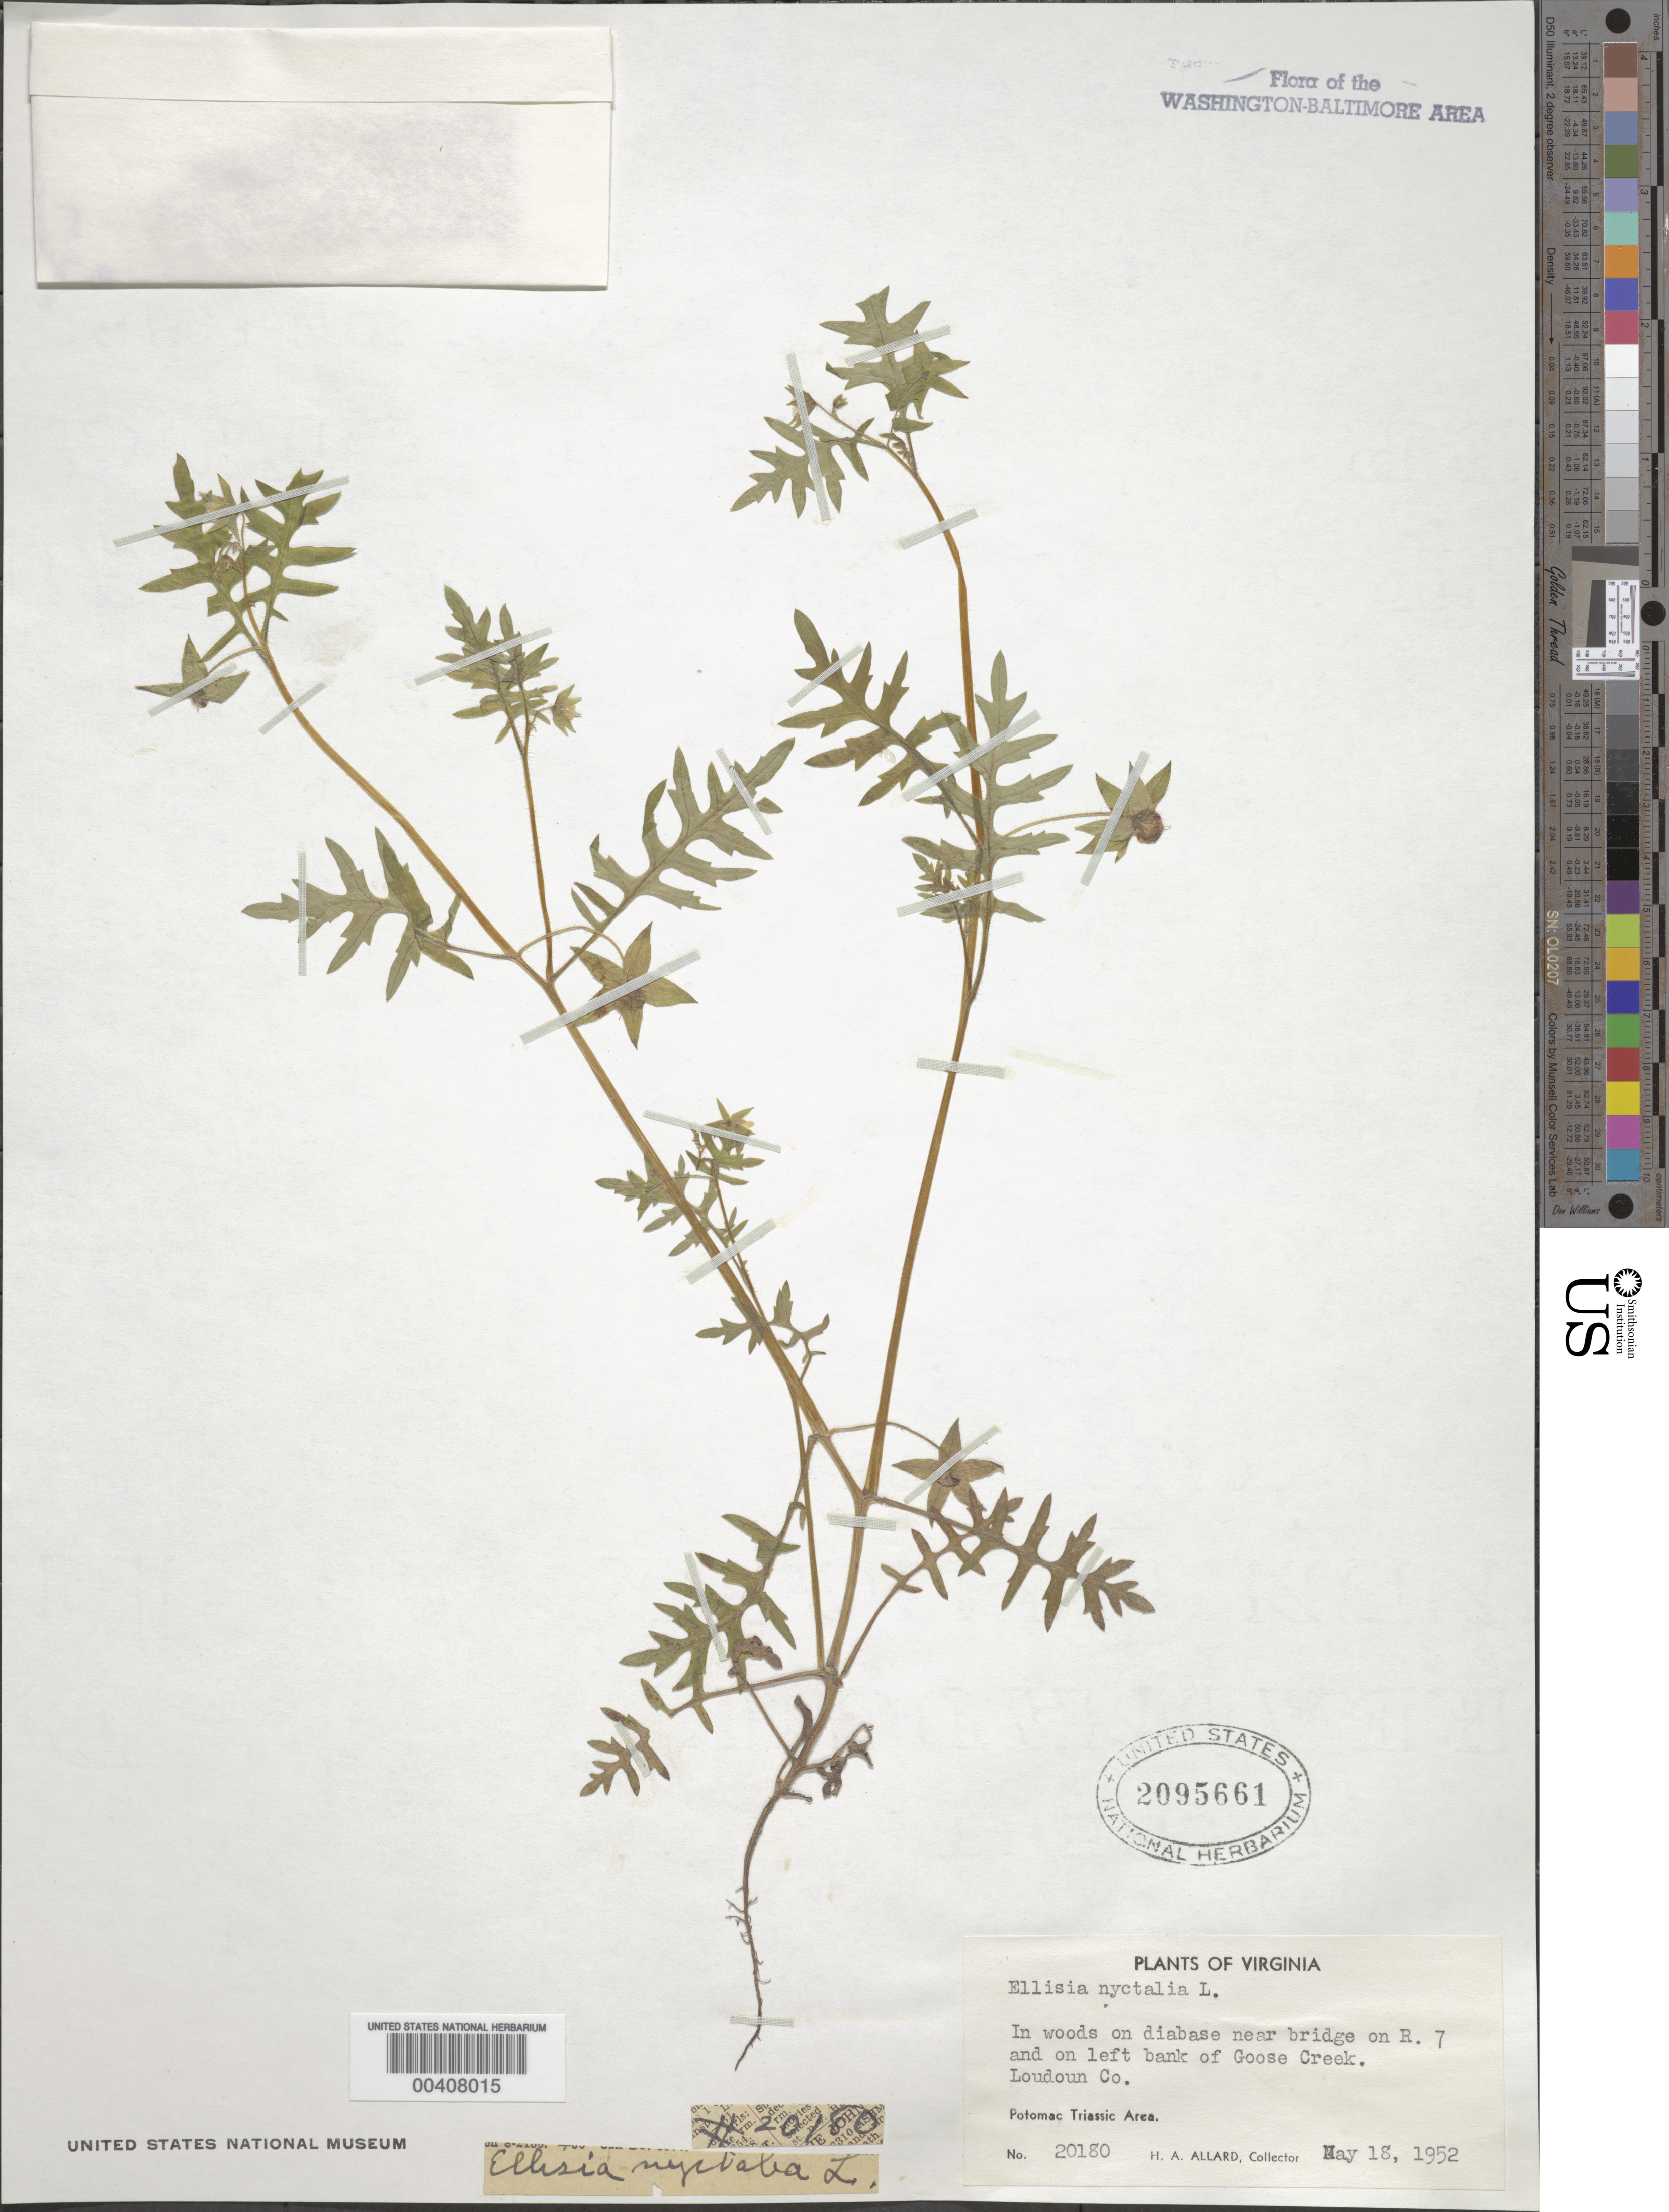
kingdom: Plantae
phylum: Tracheophyta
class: Magnoliopsida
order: Boraginales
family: Hydrophyllaceae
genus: Ellisia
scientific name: Ellisia nyctelea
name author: L.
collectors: H. A. Allard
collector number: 20180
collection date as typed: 18 May 1952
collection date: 1952-05-18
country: United States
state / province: Virginia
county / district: Loudoun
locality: Goose Creek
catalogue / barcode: US 2095661